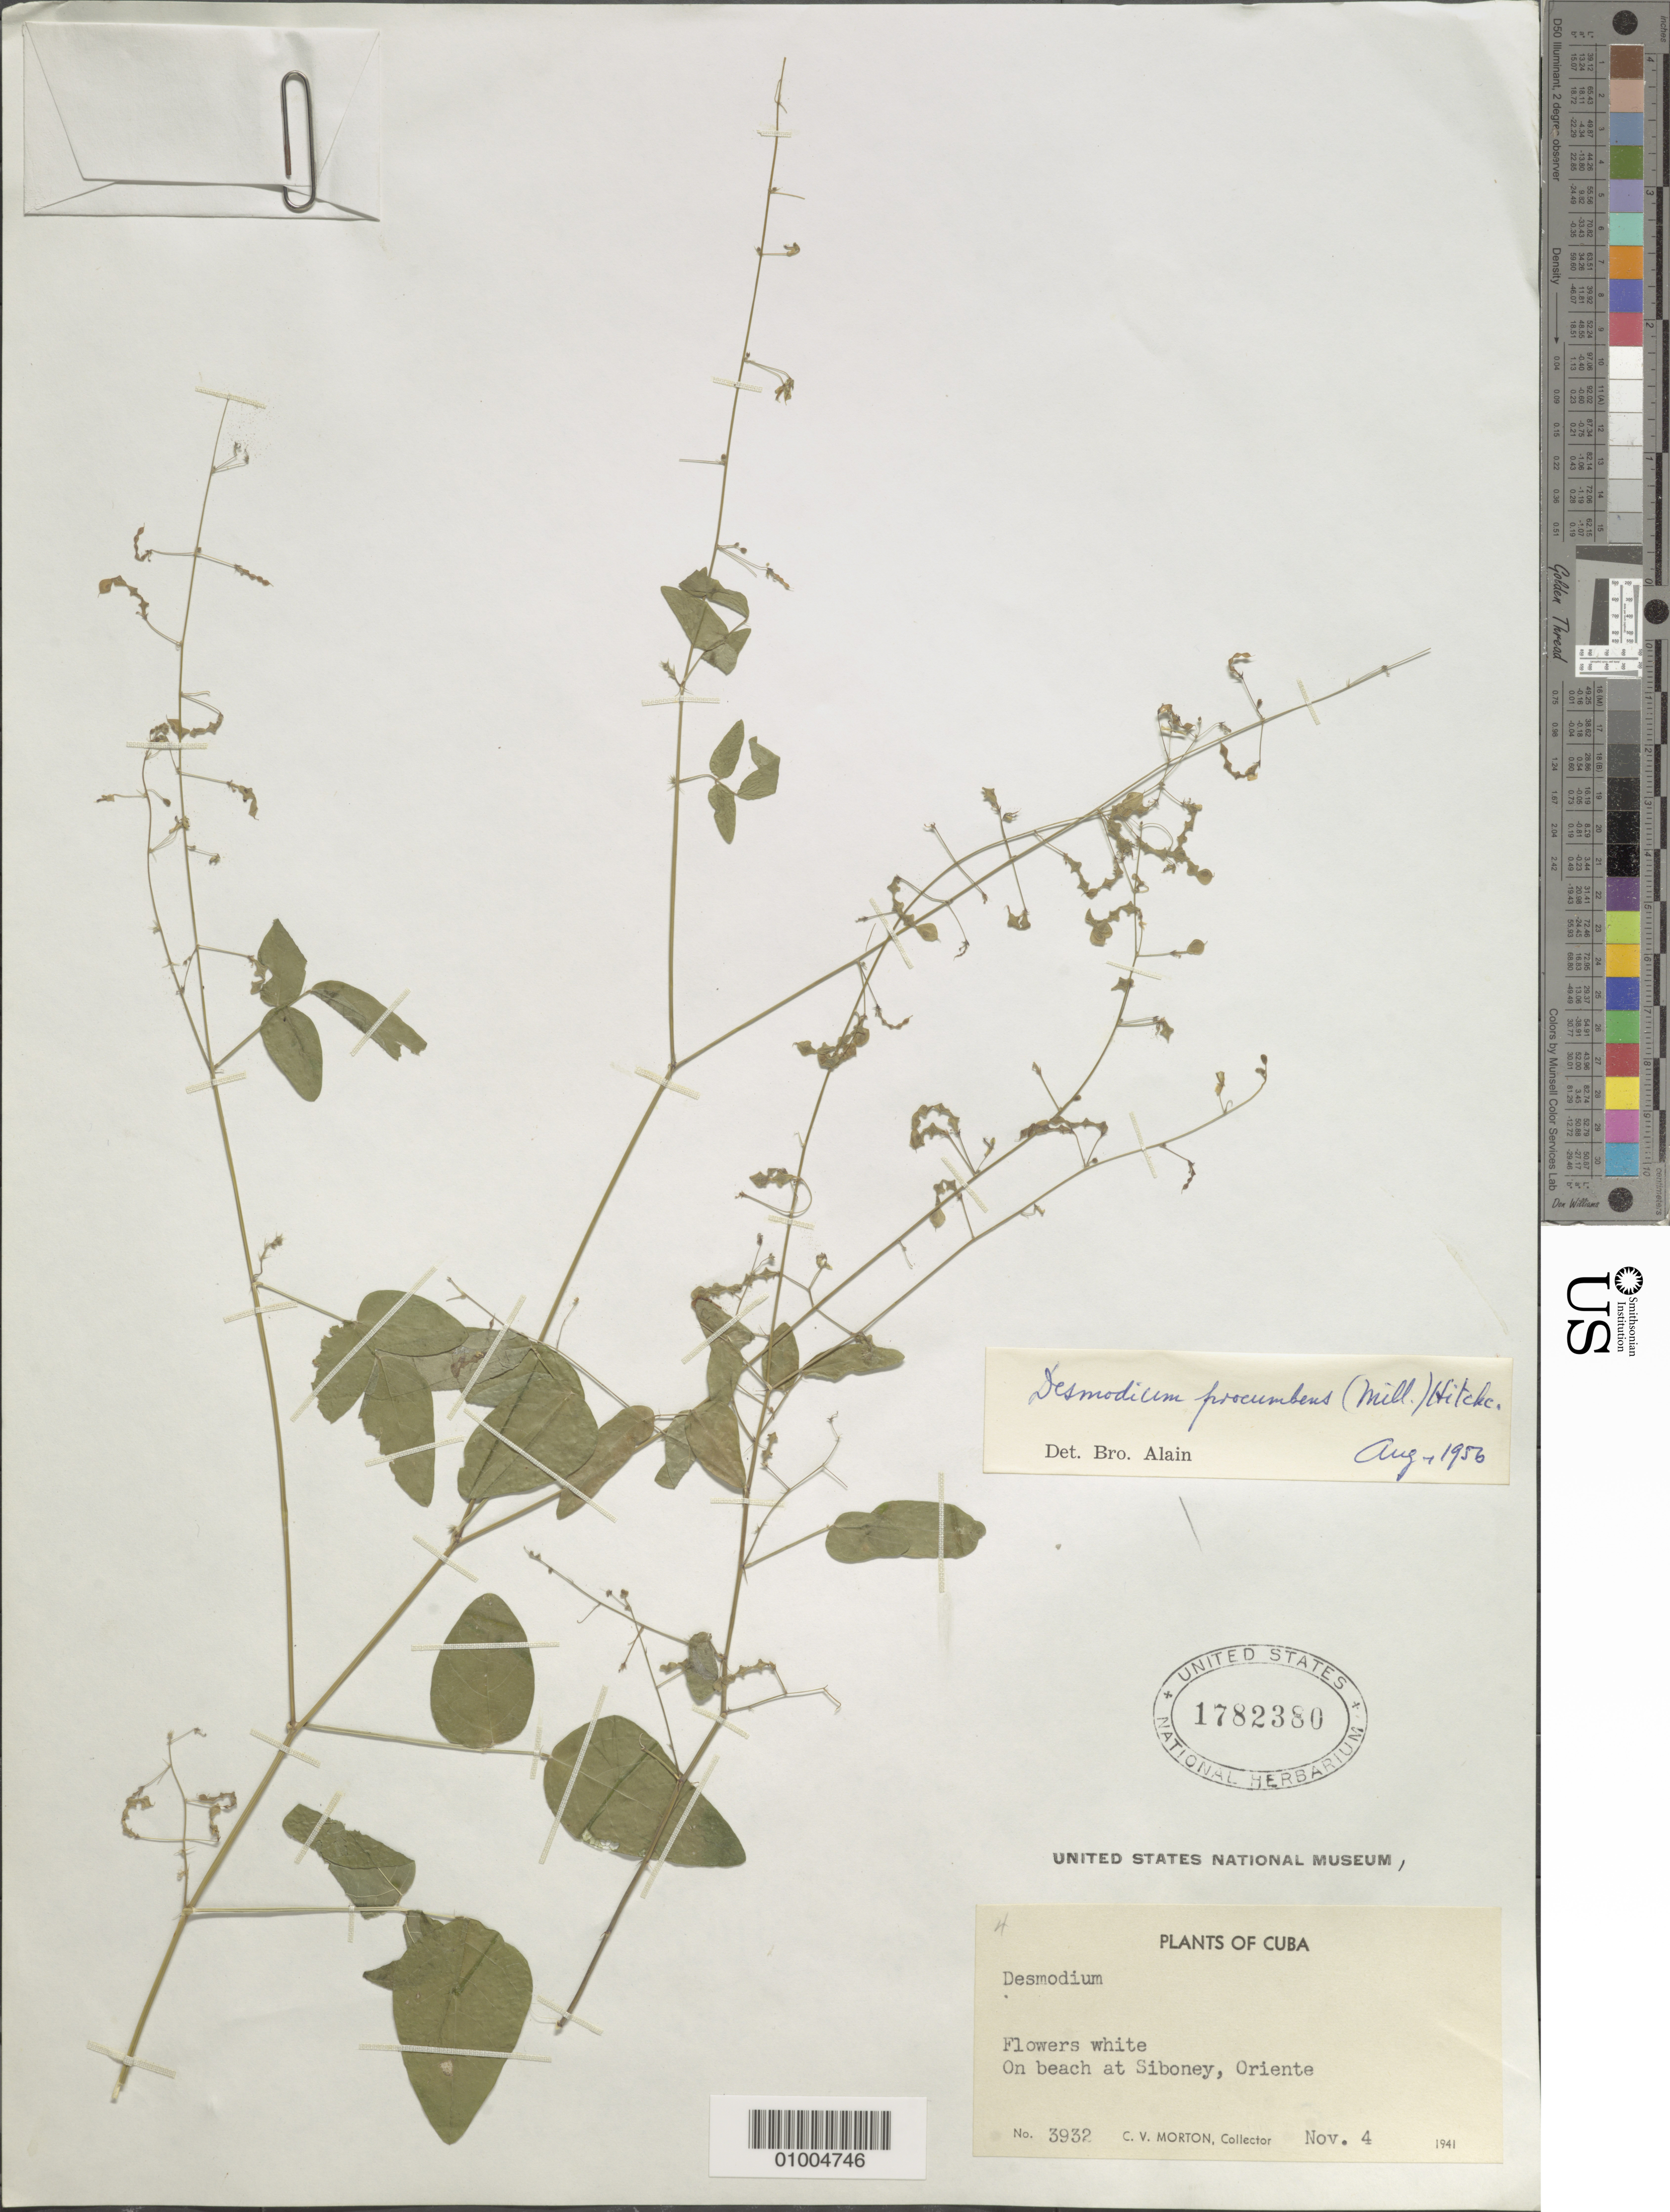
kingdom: Plantae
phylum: Tracheophyta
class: Magnoliopsida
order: Fabales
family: Fabaceae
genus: Desmodium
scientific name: Desmodium procumbens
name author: (Mill.) Hitchc.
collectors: C. V. Morton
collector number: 3932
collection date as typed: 04 Nov 1941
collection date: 1941-11-04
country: Cuba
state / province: Oriente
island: Cuba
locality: On beach at Siboney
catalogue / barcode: US 1782380